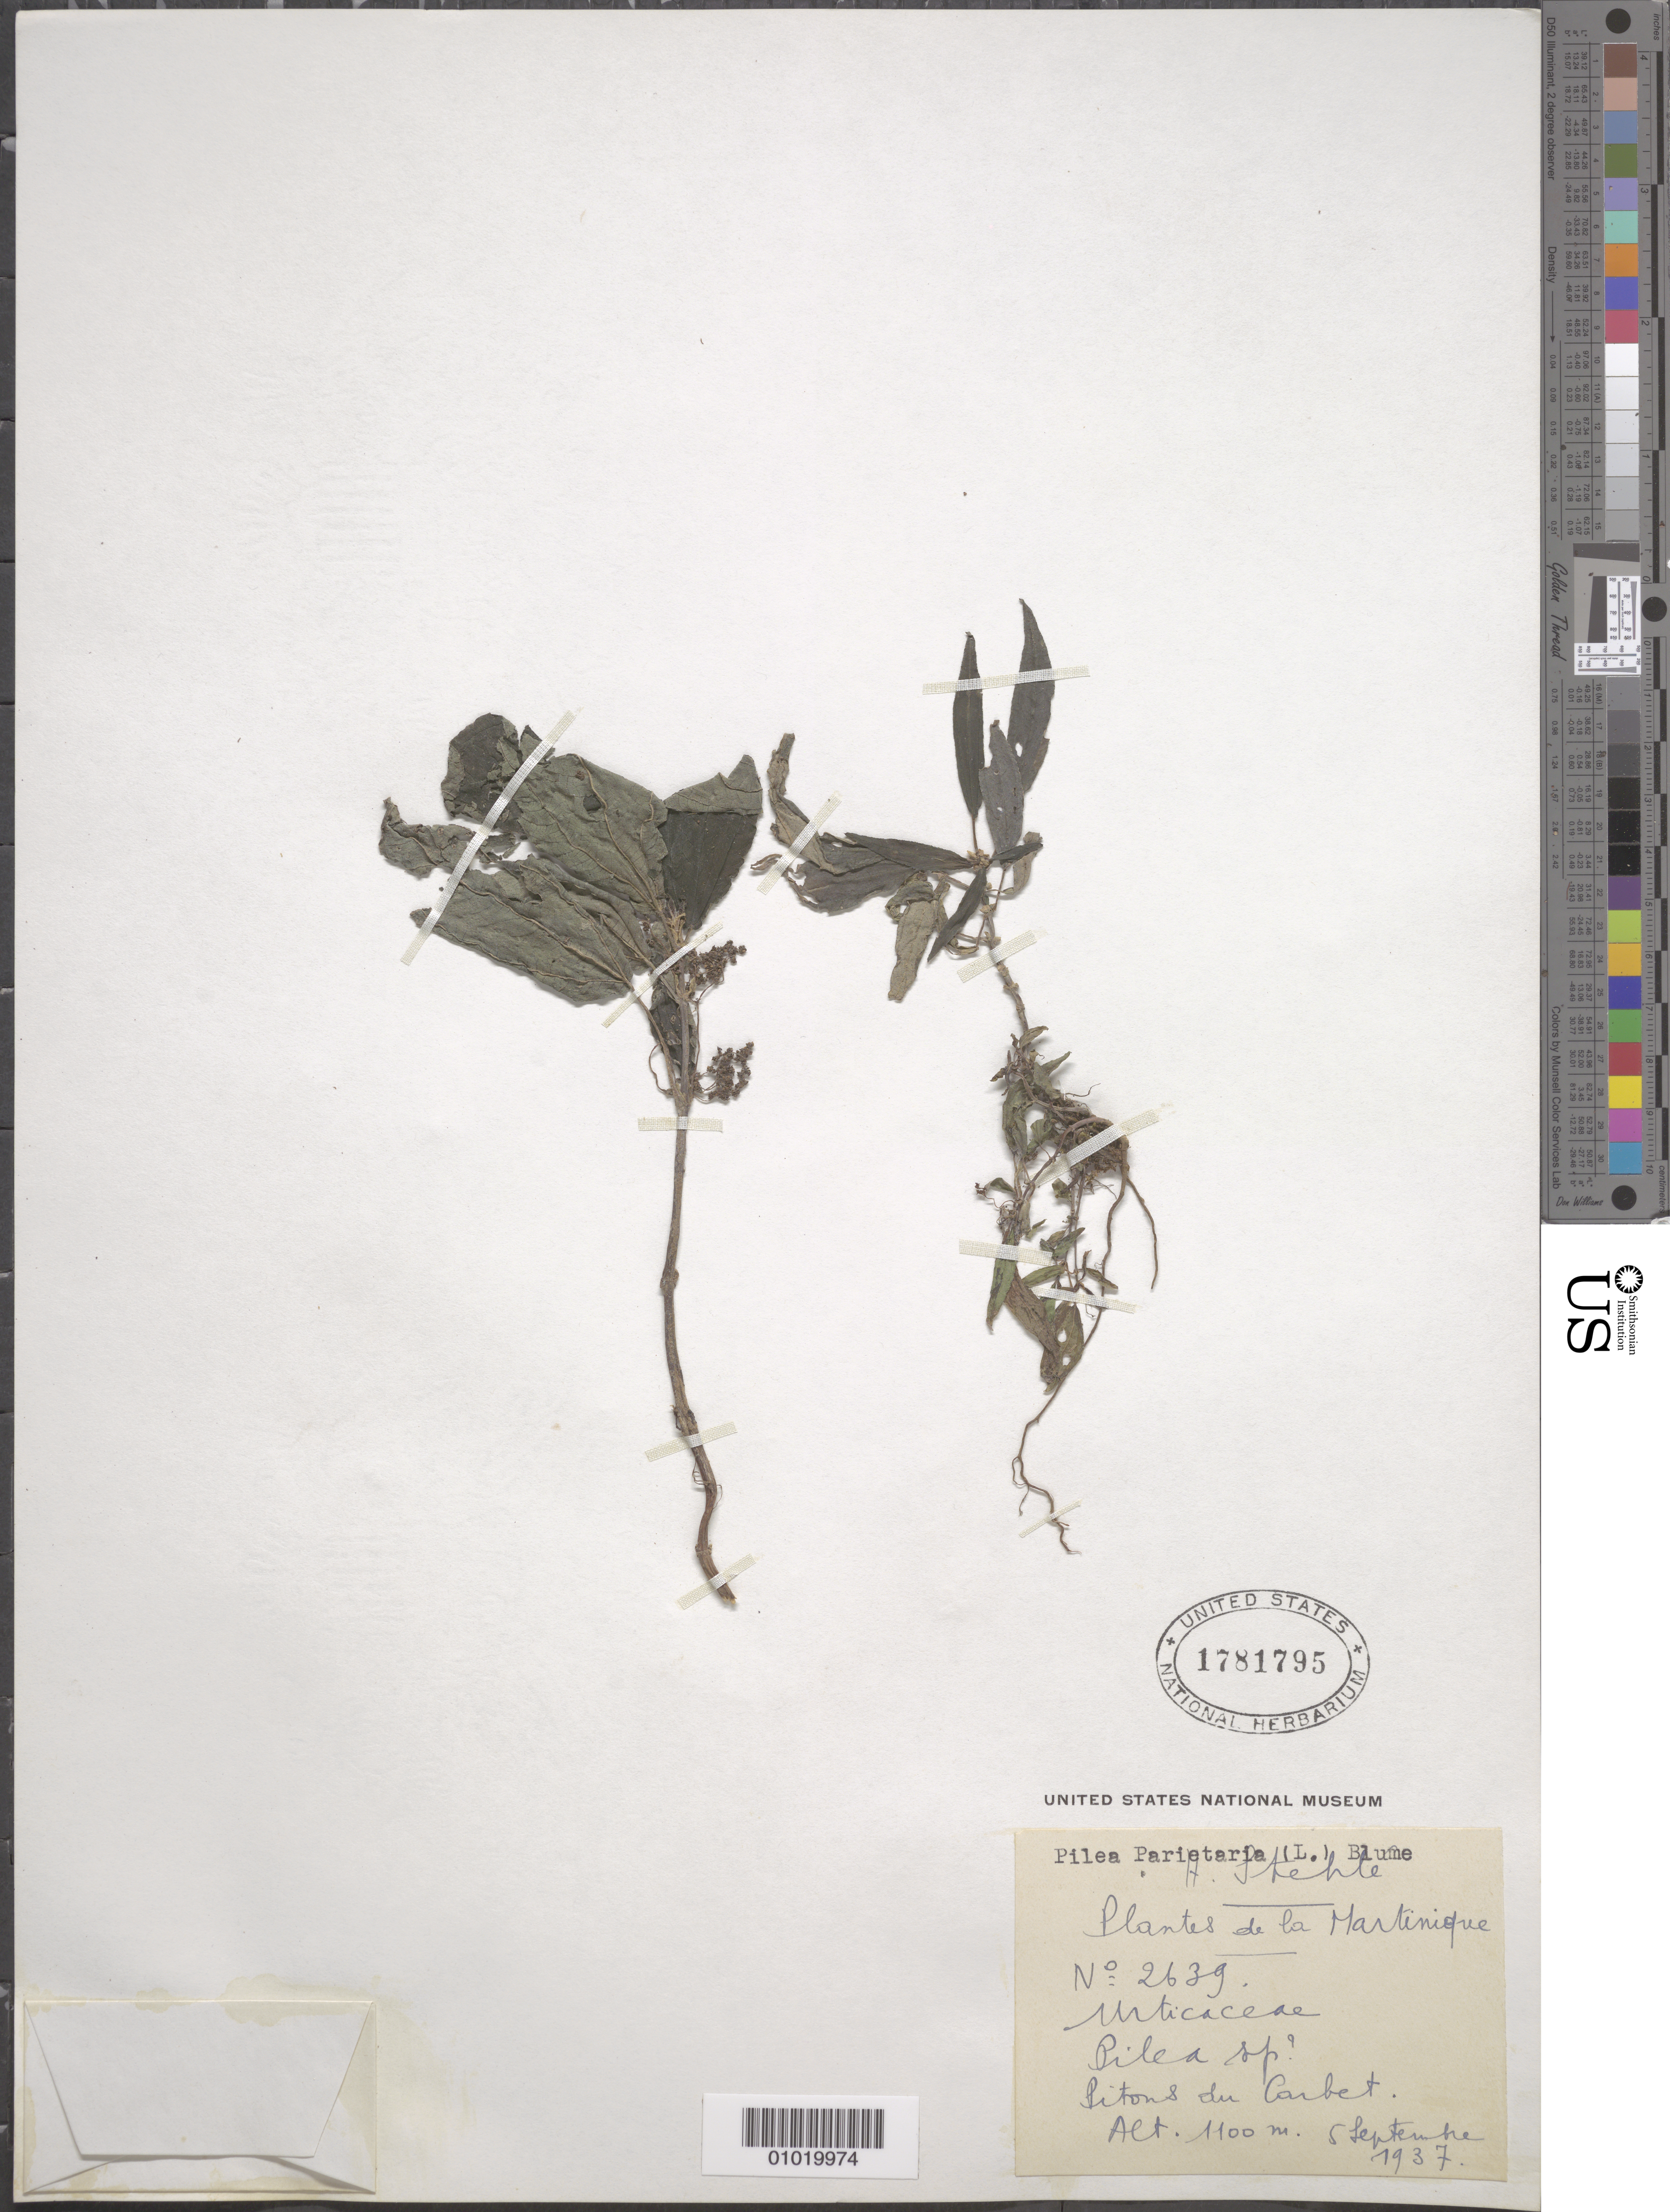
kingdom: Plantae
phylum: Tracheophyta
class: Magnoliopsida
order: Rosales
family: Urticaceae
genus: Pilea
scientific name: Pilea parietaria var. parietaria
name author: (L.) Blume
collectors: H. Stehlé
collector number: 2639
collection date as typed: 05 Sep 1937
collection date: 1937-09-05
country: Martinique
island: Martinique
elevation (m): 1100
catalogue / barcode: US 1781795